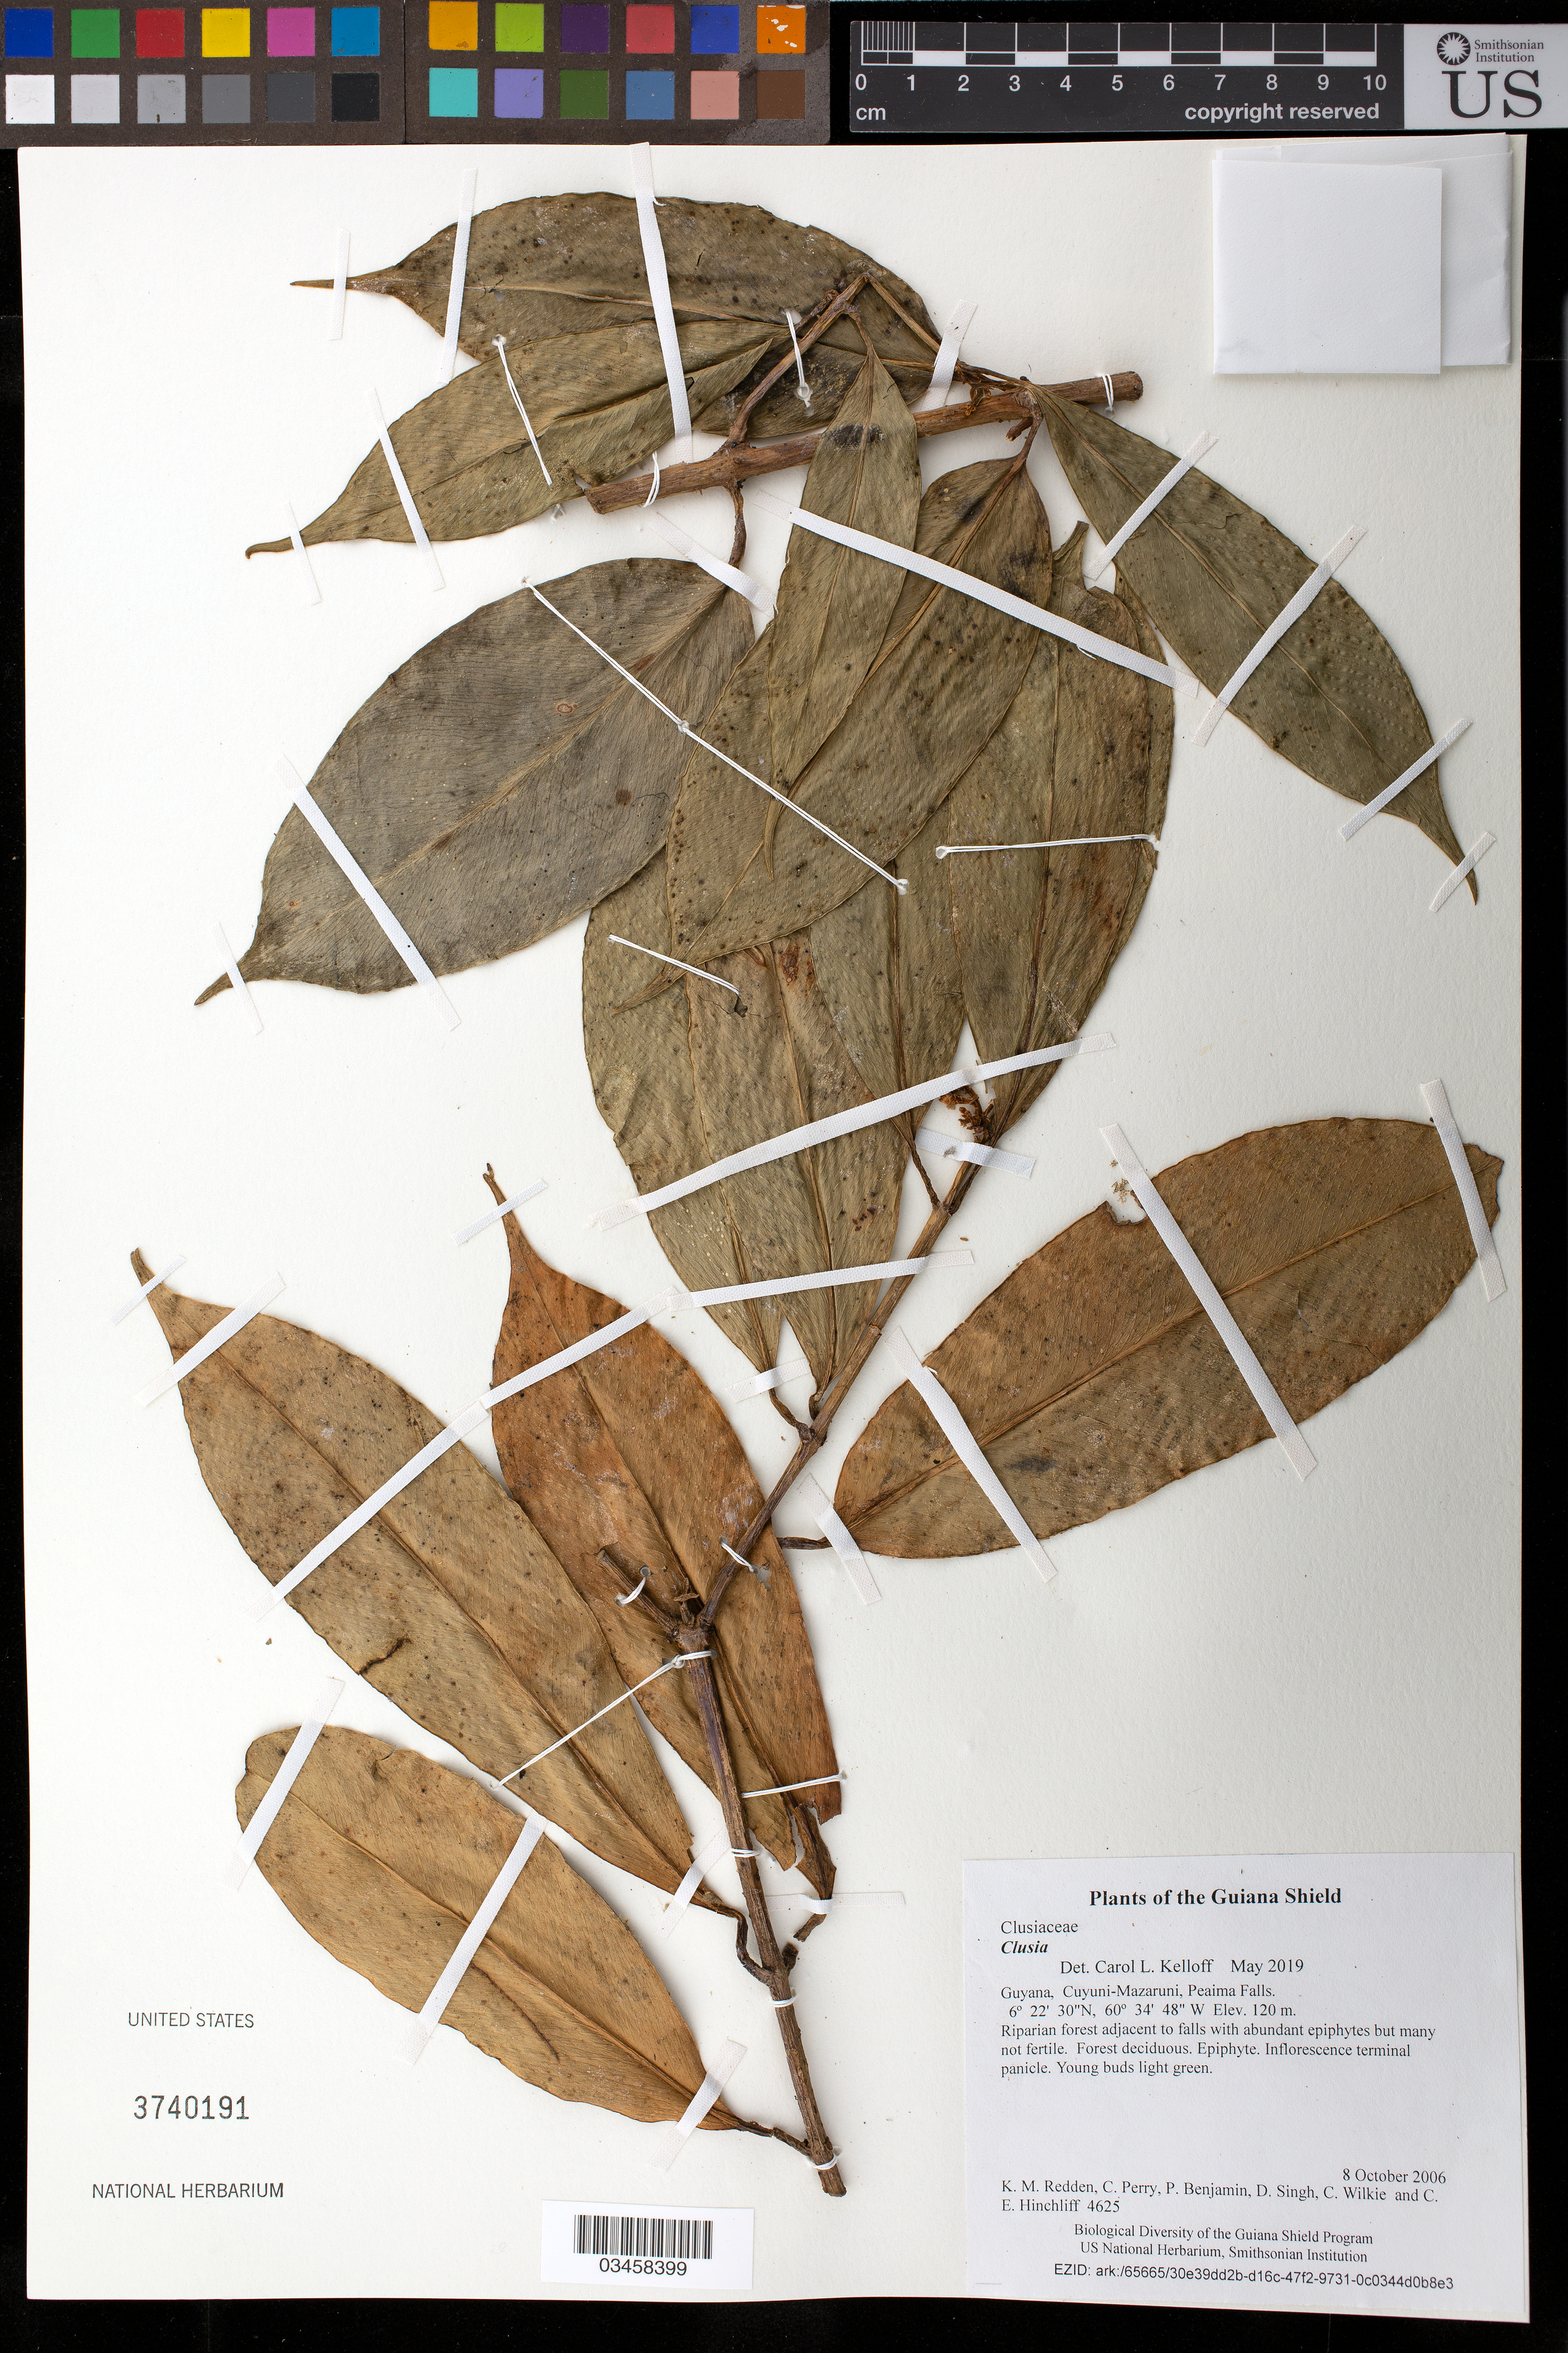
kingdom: Plantae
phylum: Tracheophyta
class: Magnoliopsida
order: Malpighiales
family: Clusiaceae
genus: Clusia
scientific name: Clusia sp.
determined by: Kelloff, Carol L.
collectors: K. M. Redden, C. Perry, P. Benjamin, D. Singh, C. Wilkie & C. E. Hinchliff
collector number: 4625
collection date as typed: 8 October 2006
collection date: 2006-10-08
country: Guyana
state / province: Cuyuni-Mazaruni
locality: Peaima Falls.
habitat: Riparian forest adjacent to falls with abundant epiphytes but many not fertile. Forest deciduous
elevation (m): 120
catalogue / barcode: US 3740191